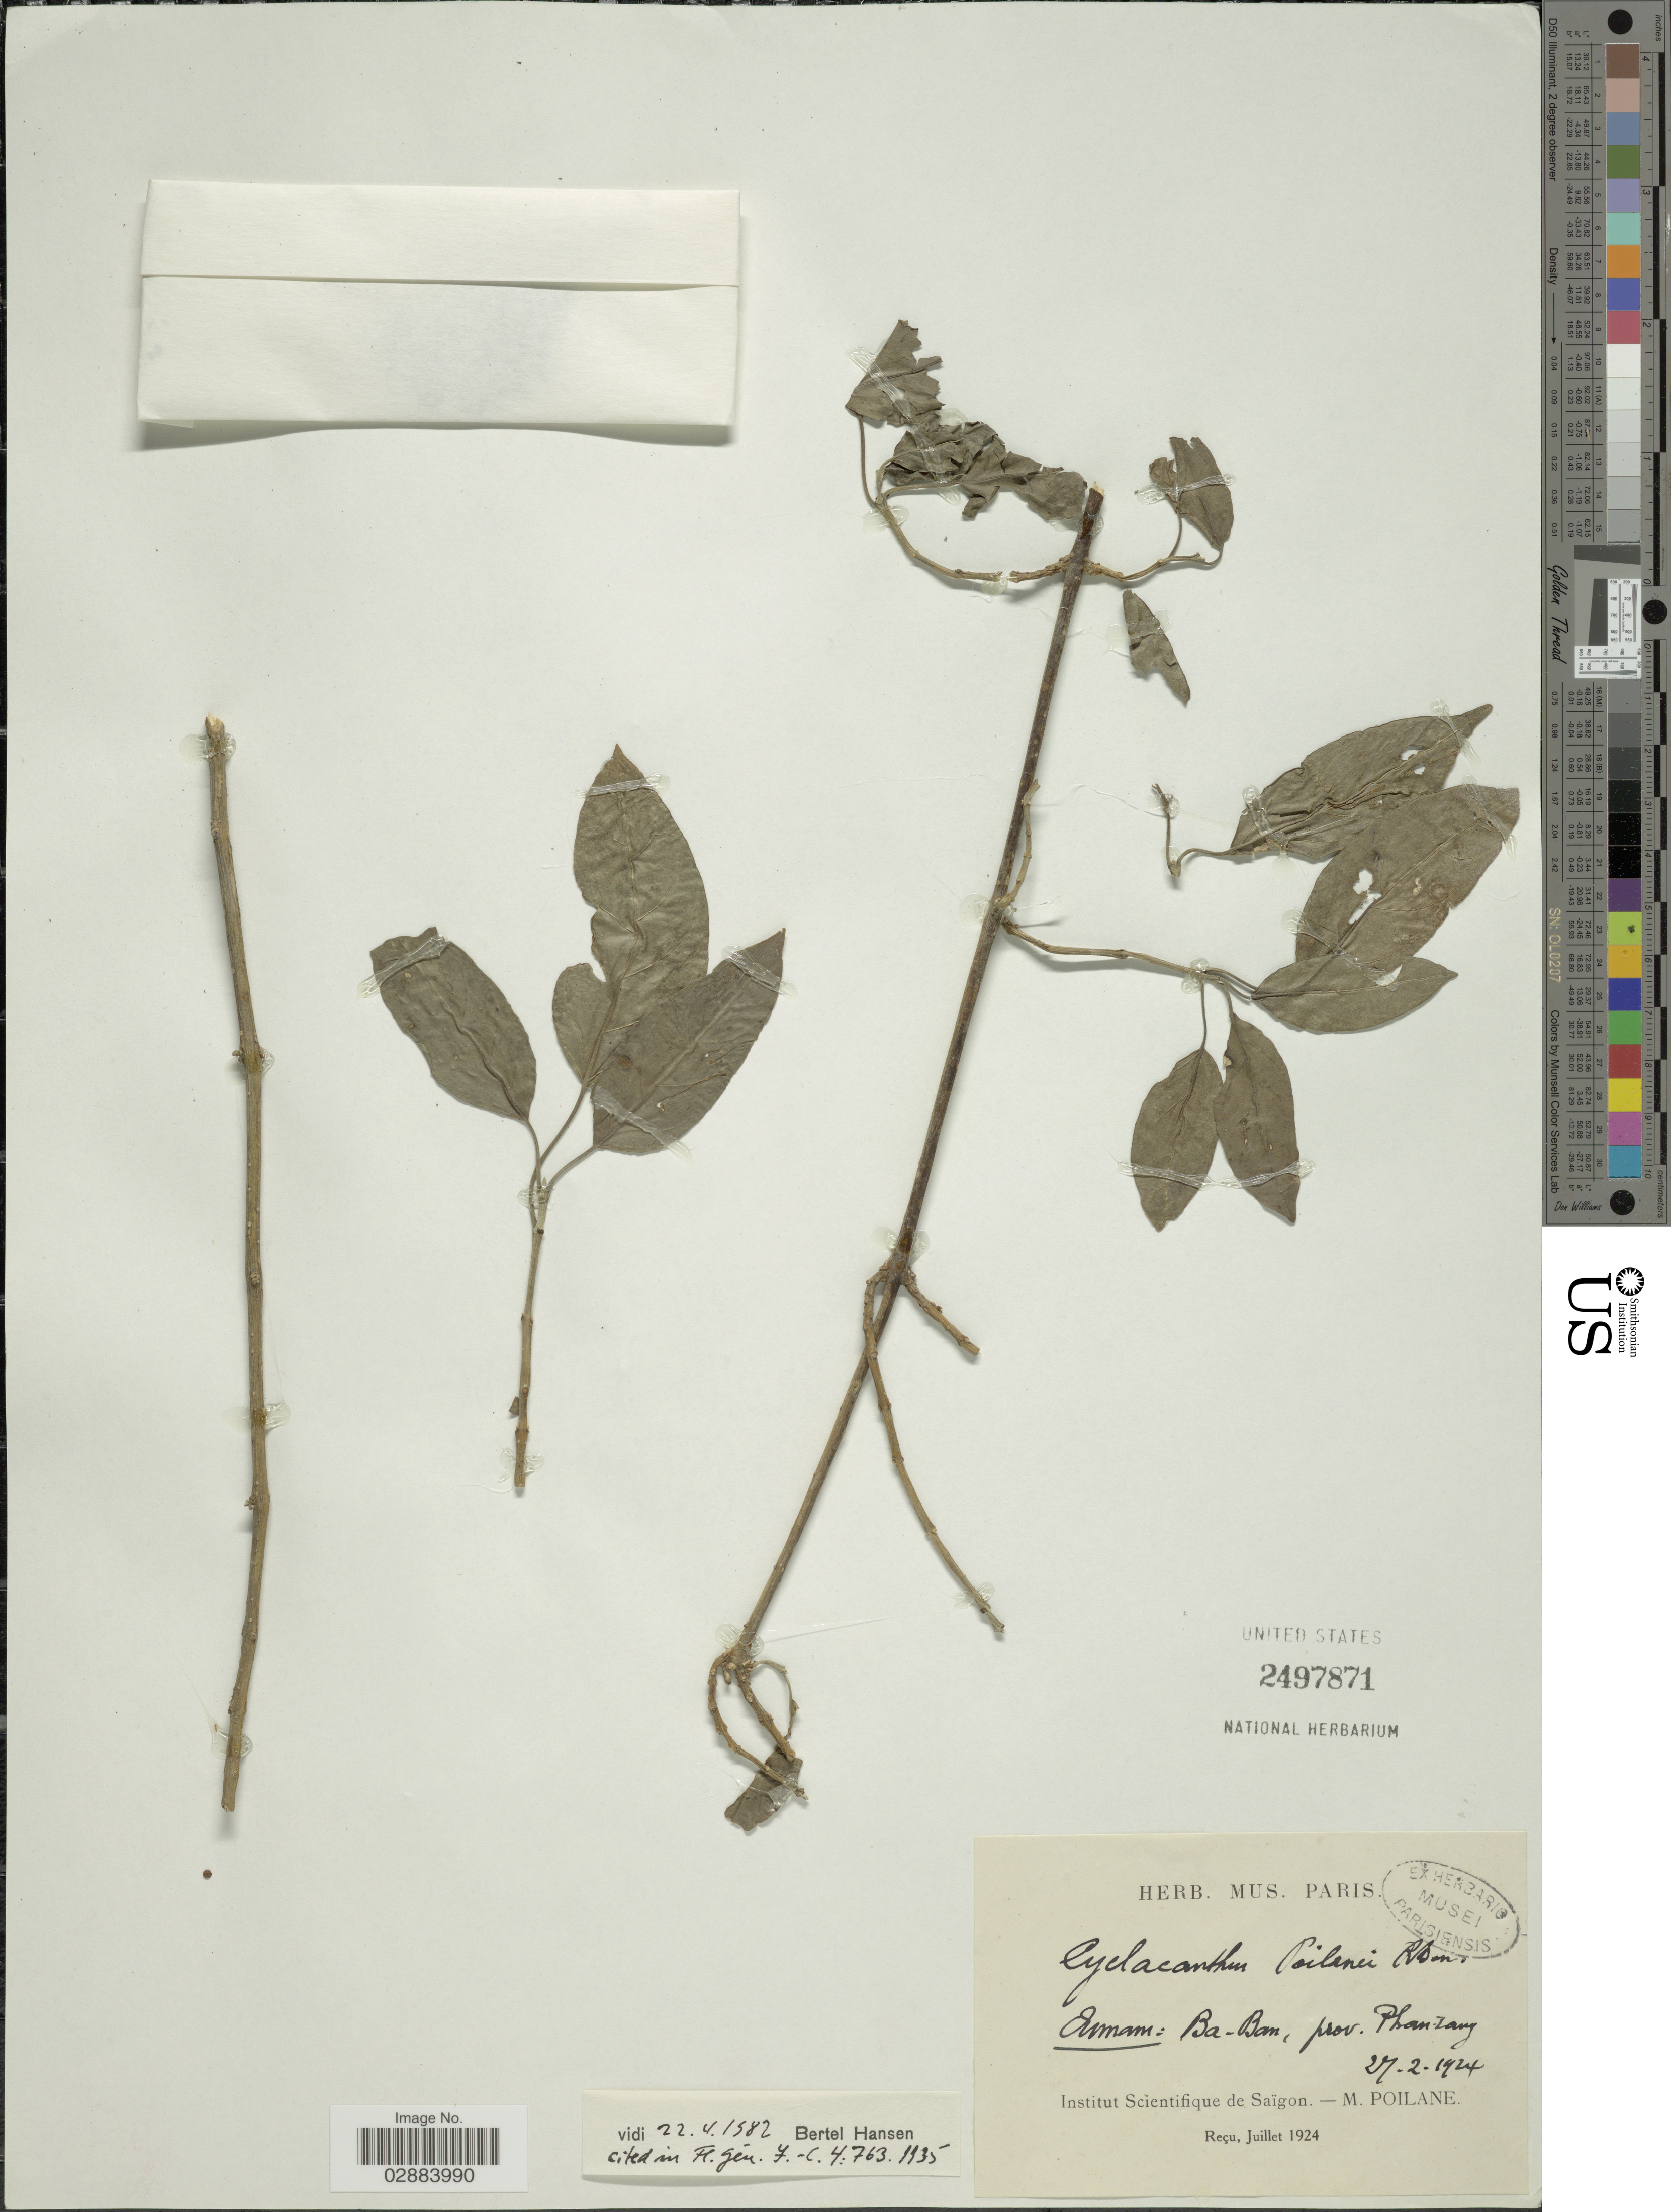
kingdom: Plantae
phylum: Tracheophyta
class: Magnoliopsida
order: Lamiales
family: Acanthaceae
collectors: M. Poilane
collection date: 1924-02-27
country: Vietnam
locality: Annam: Ba-Ban, prov. Phan-Lang.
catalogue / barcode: US 2497871